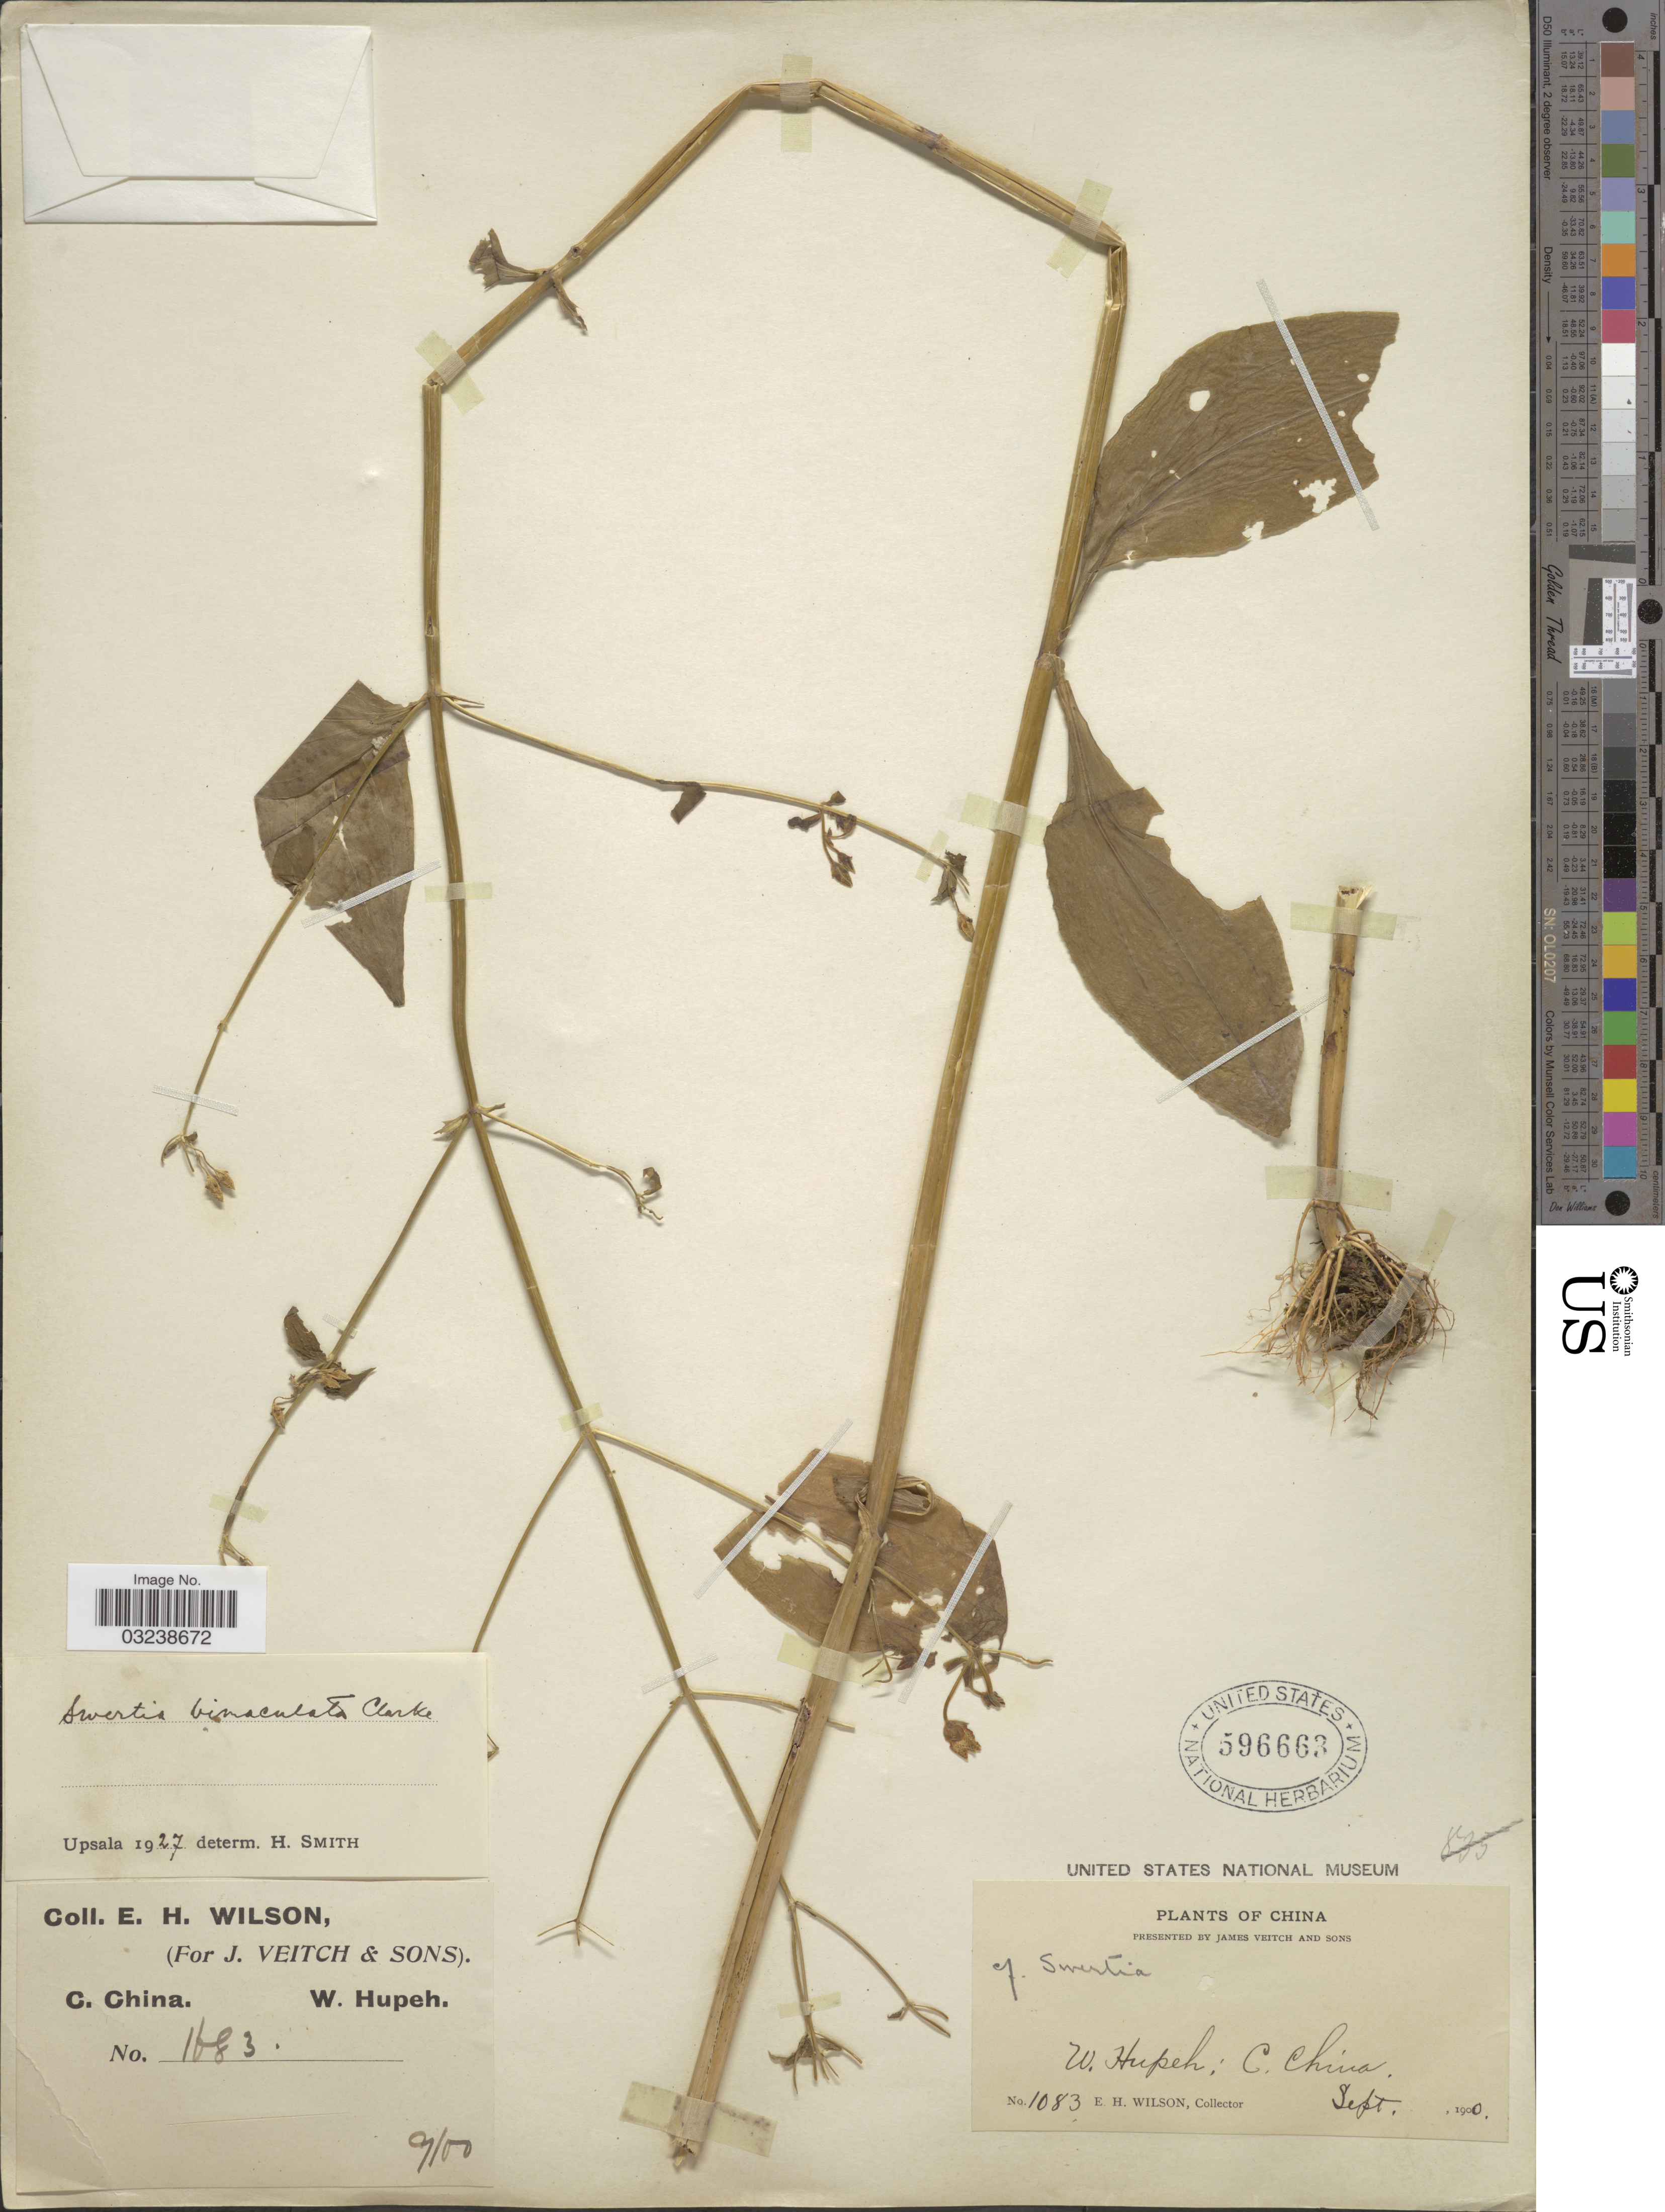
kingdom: Plantae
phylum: Tracheophyta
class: Magnoliopsida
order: Gentianales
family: Gentianaceae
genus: Swertia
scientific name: Swertia bimaculata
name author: (Siebold & Zucc.) Hook. f. & Thomson ex C.B. Clarke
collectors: E. Wilson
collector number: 1083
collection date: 1900-09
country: China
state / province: Hubei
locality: C. China. W. Hupeh.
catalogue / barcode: US 596663